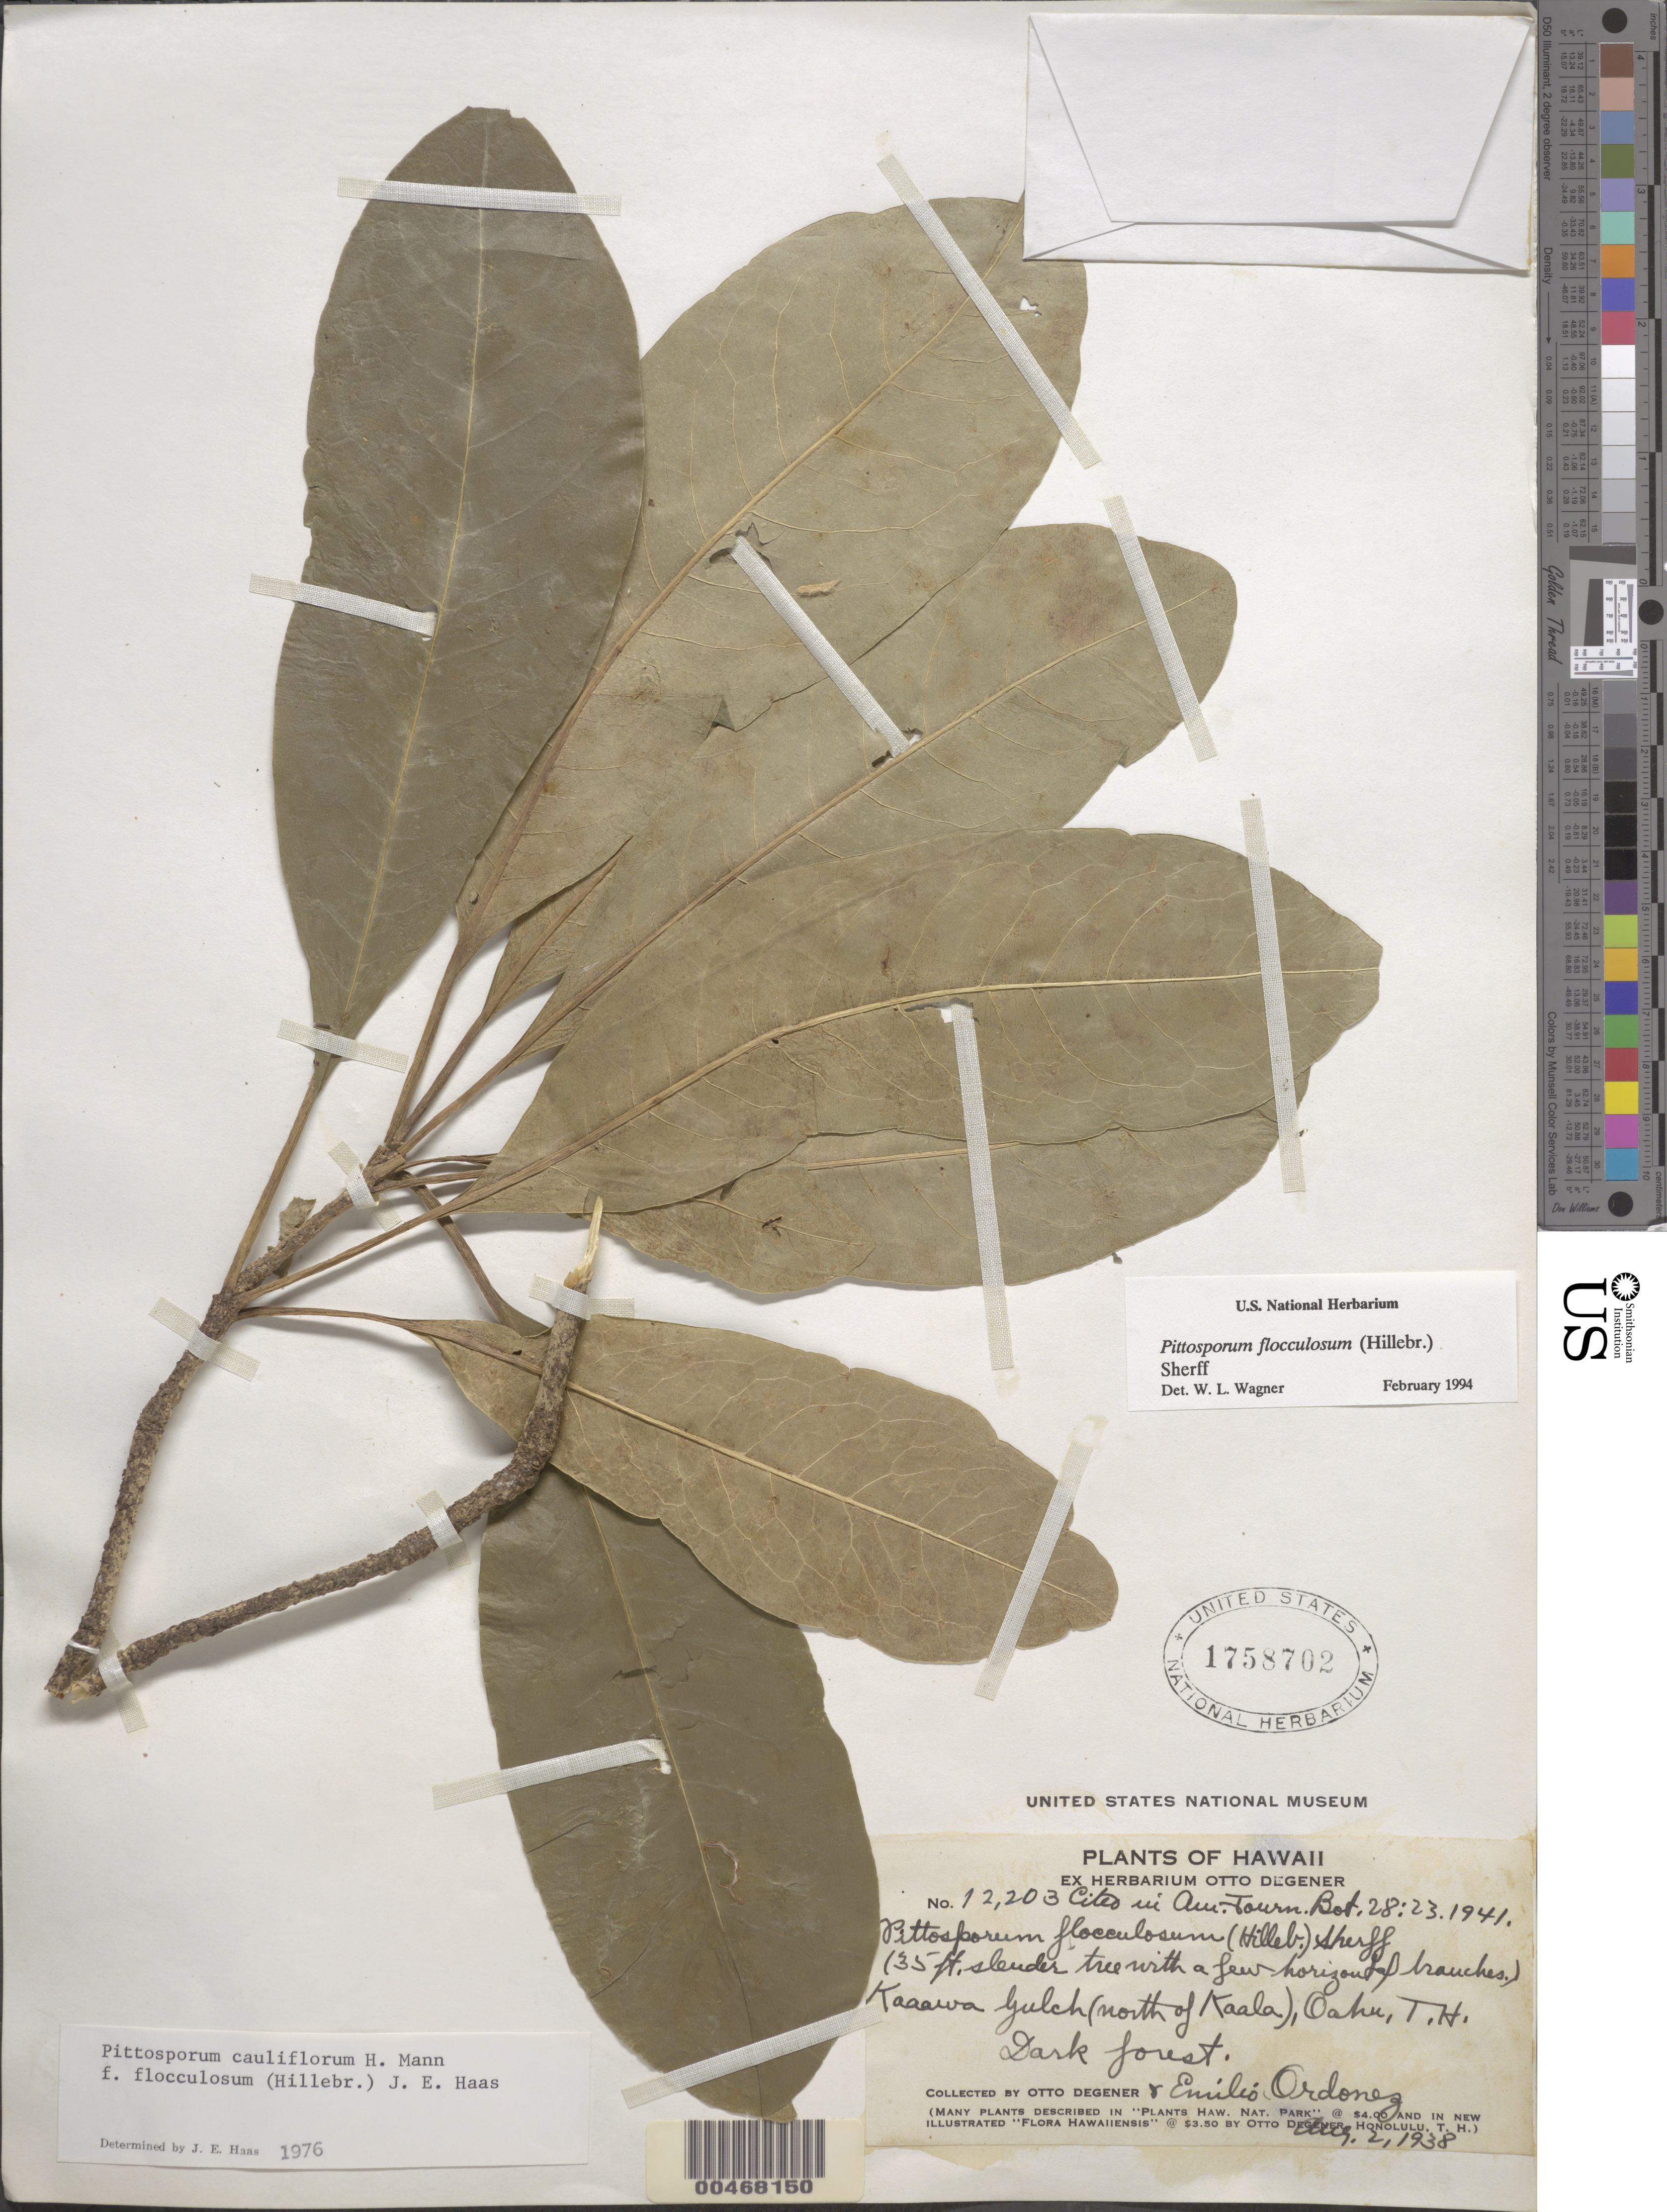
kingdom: Plantae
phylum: Tracheophyta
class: Magnoliopsida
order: Apiales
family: Pittosporaceae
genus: Pittosporum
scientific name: Pittosporum flocculosum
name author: (Hillebr.) Sherff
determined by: Wagner, W. L., (BOT), Smithsonian Institution - National Museum of Natural History (UNITED STATES)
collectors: O. Degener & E. Ordonez.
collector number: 12203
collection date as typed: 2 Aug 1938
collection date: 1938-08-02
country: United States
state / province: Hawaii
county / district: Honolulu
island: Oahu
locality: Kaaawa Gulch (north of Kaala).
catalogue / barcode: US 1758702